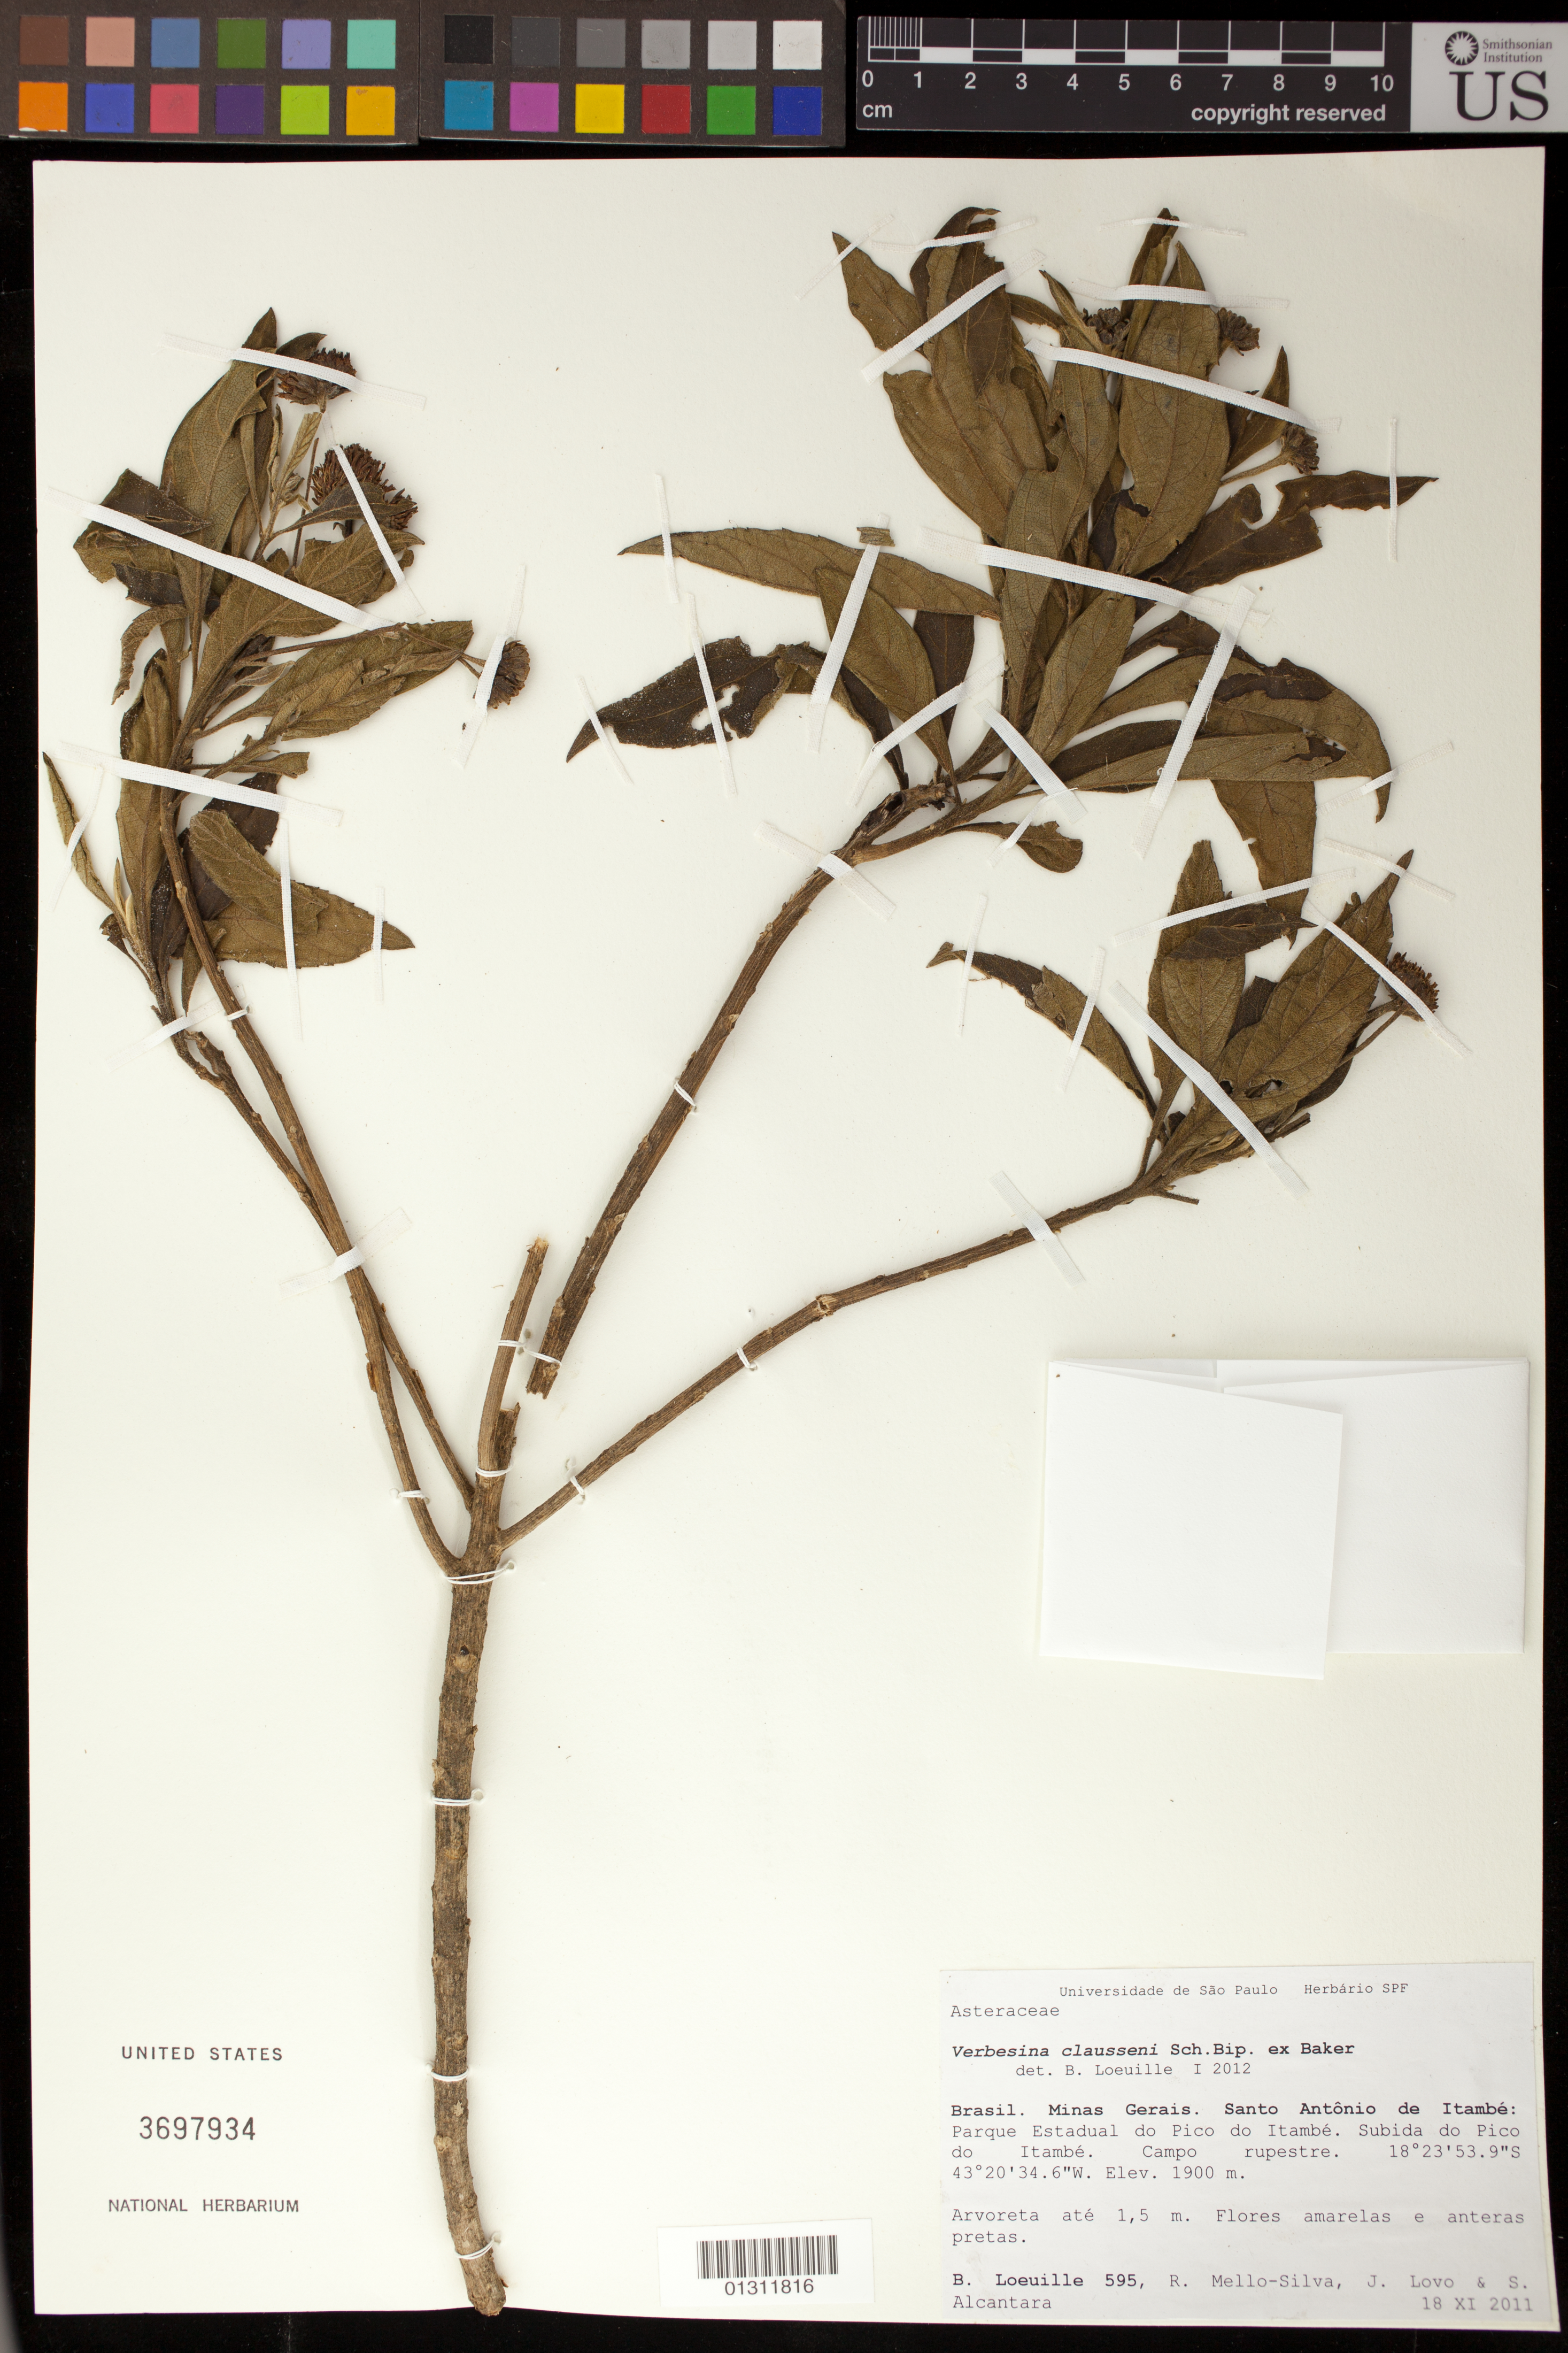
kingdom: Plantae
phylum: Tracheophyta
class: Magnoliopsida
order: Asterales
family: Asteraceae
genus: Verbesina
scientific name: Verbesina claussenii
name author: Sch. Bip. & Baker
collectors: B. Loeuille, R. Mello-Silva, J. Lovo & S. Alcantara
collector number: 595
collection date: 2011-11-18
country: Brazil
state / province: Minas Gerais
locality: Santo Antonio de Itambe: Parque Estadual do Pico do Itambe.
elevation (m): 1900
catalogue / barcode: US 3697934